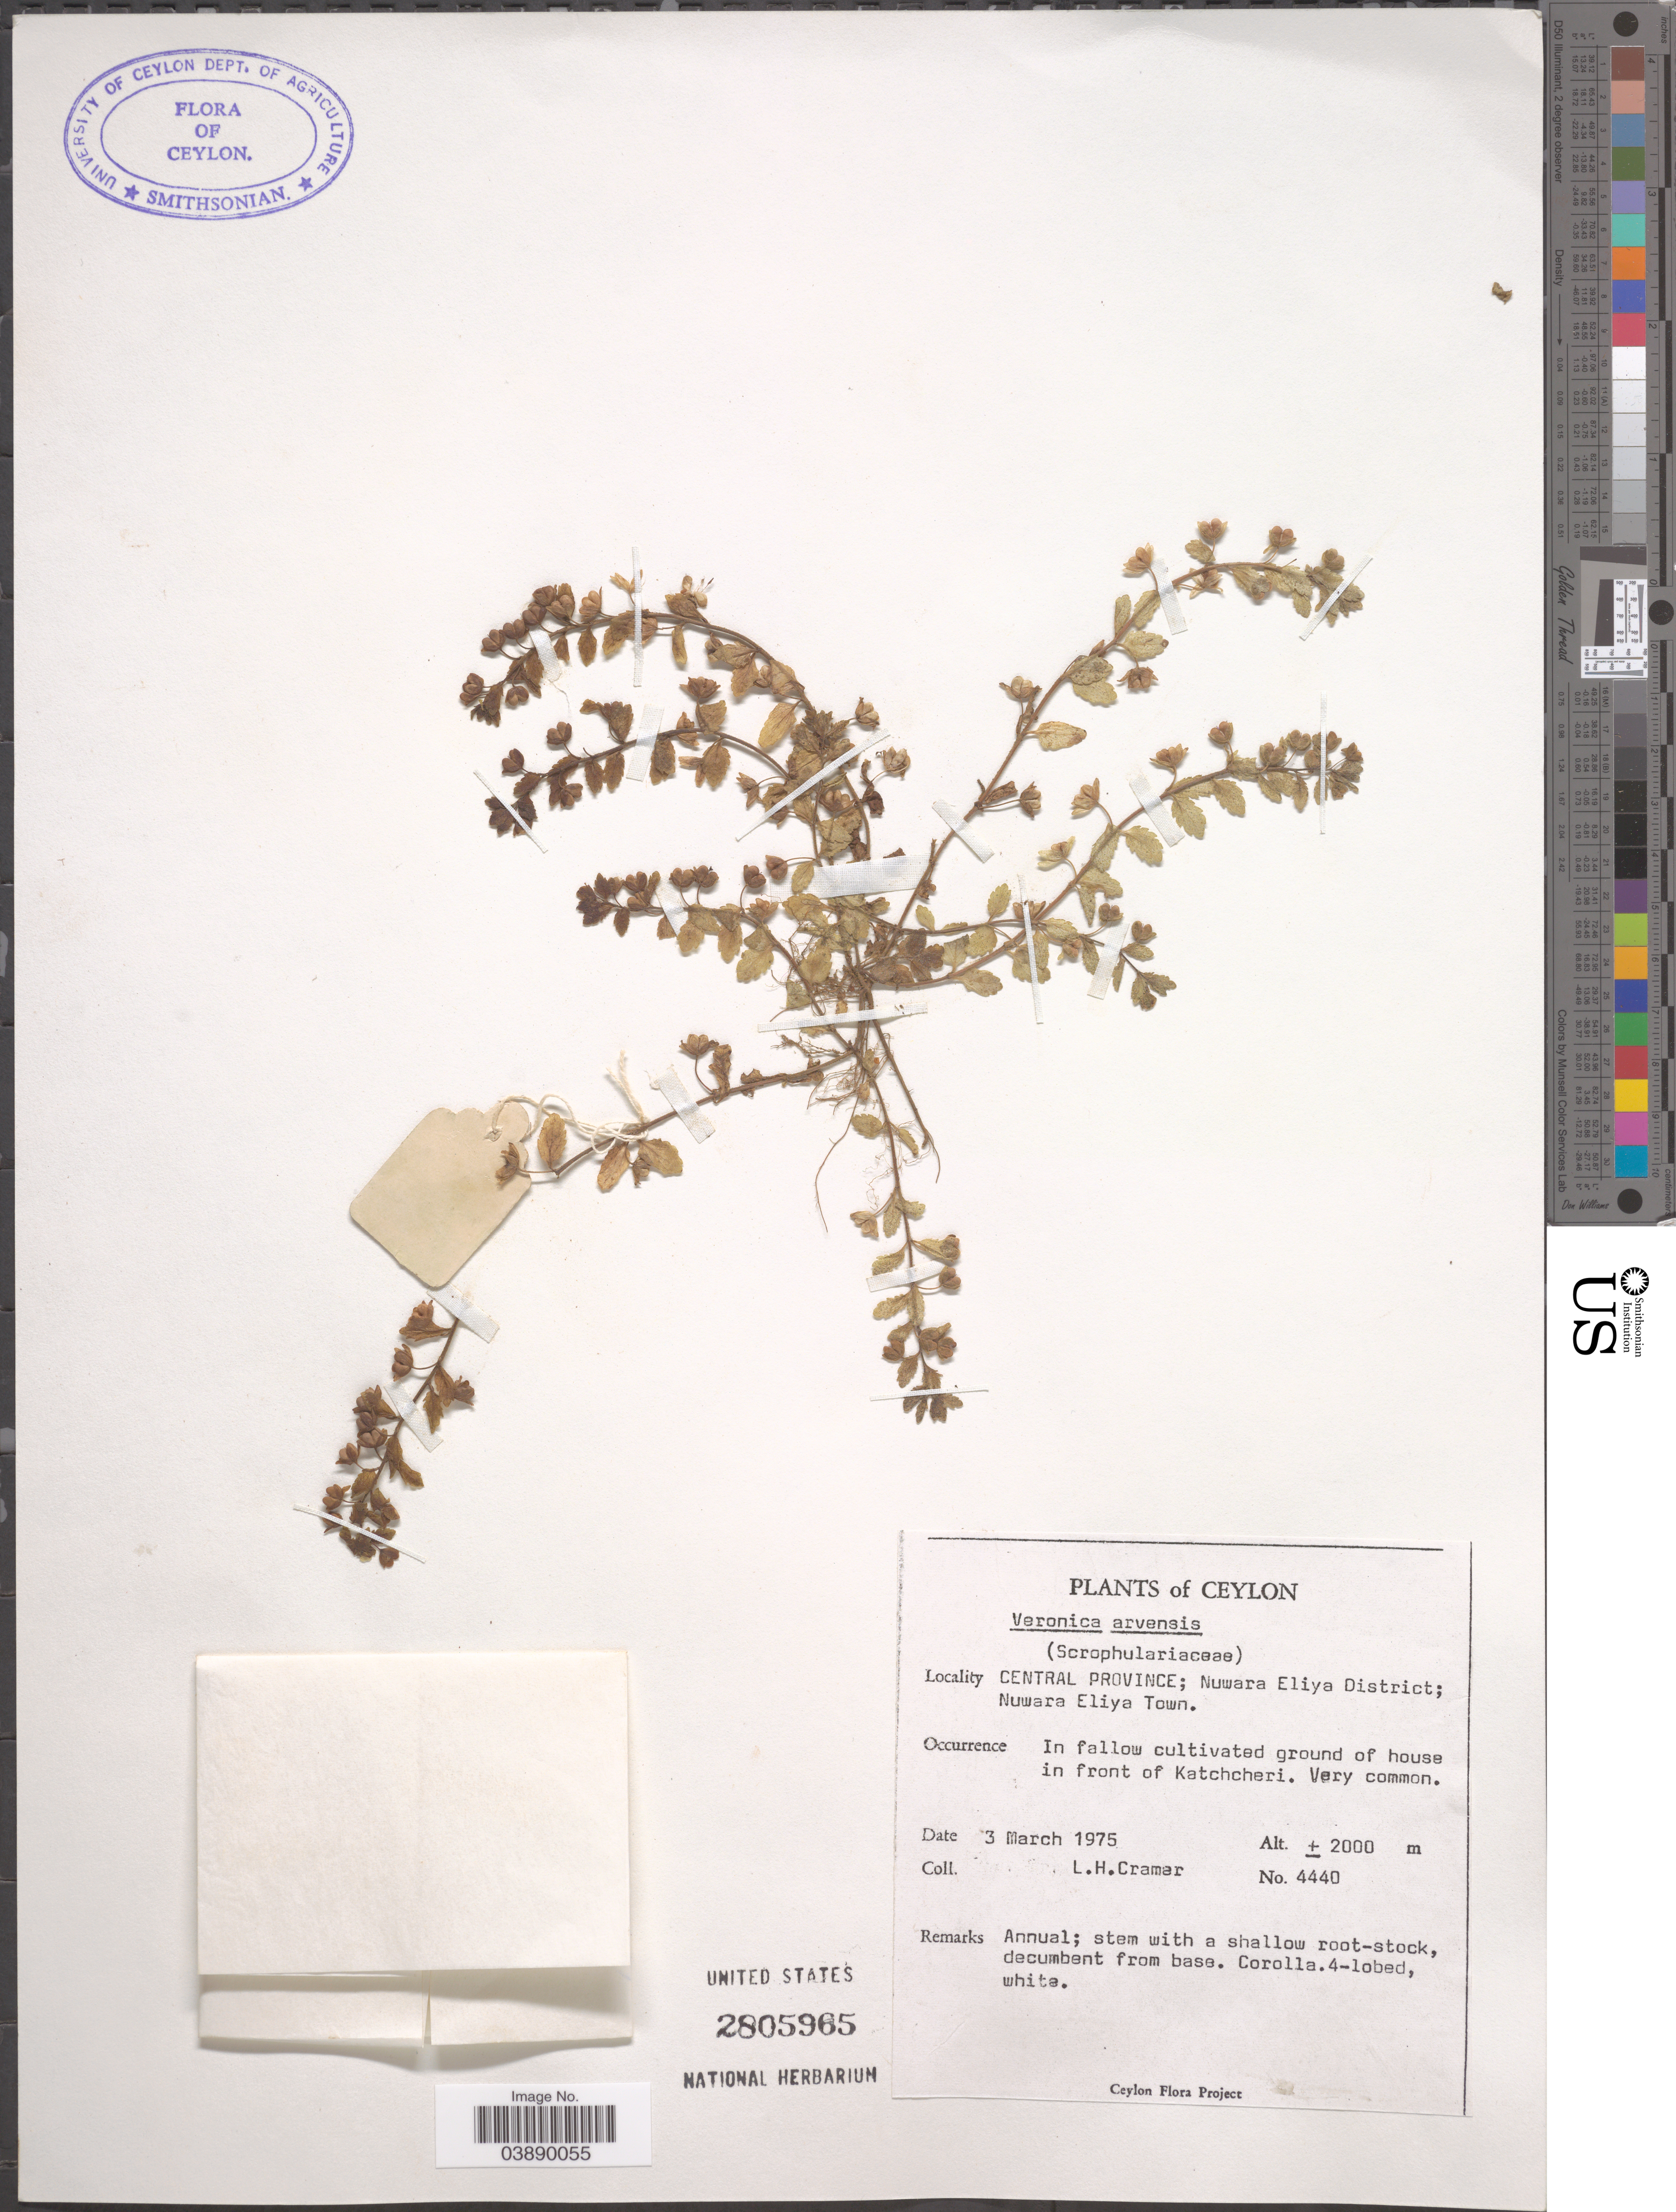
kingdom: Plantae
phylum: Tracheophyta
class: Magnoliopsida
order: Lamiales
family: Plantaginaceae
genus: Veronica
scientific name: Veronica arvensis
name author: L.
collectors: L. H. Cramer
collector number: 4440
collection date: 1975-03-03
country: Sri Lanka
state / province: Central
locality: Ceylon. Nuwara Eliya District; Nuwara Eliya Town. In fallow cultivated ground of house in front of Katchcheri.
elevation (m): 2000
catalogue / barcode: US 2805965